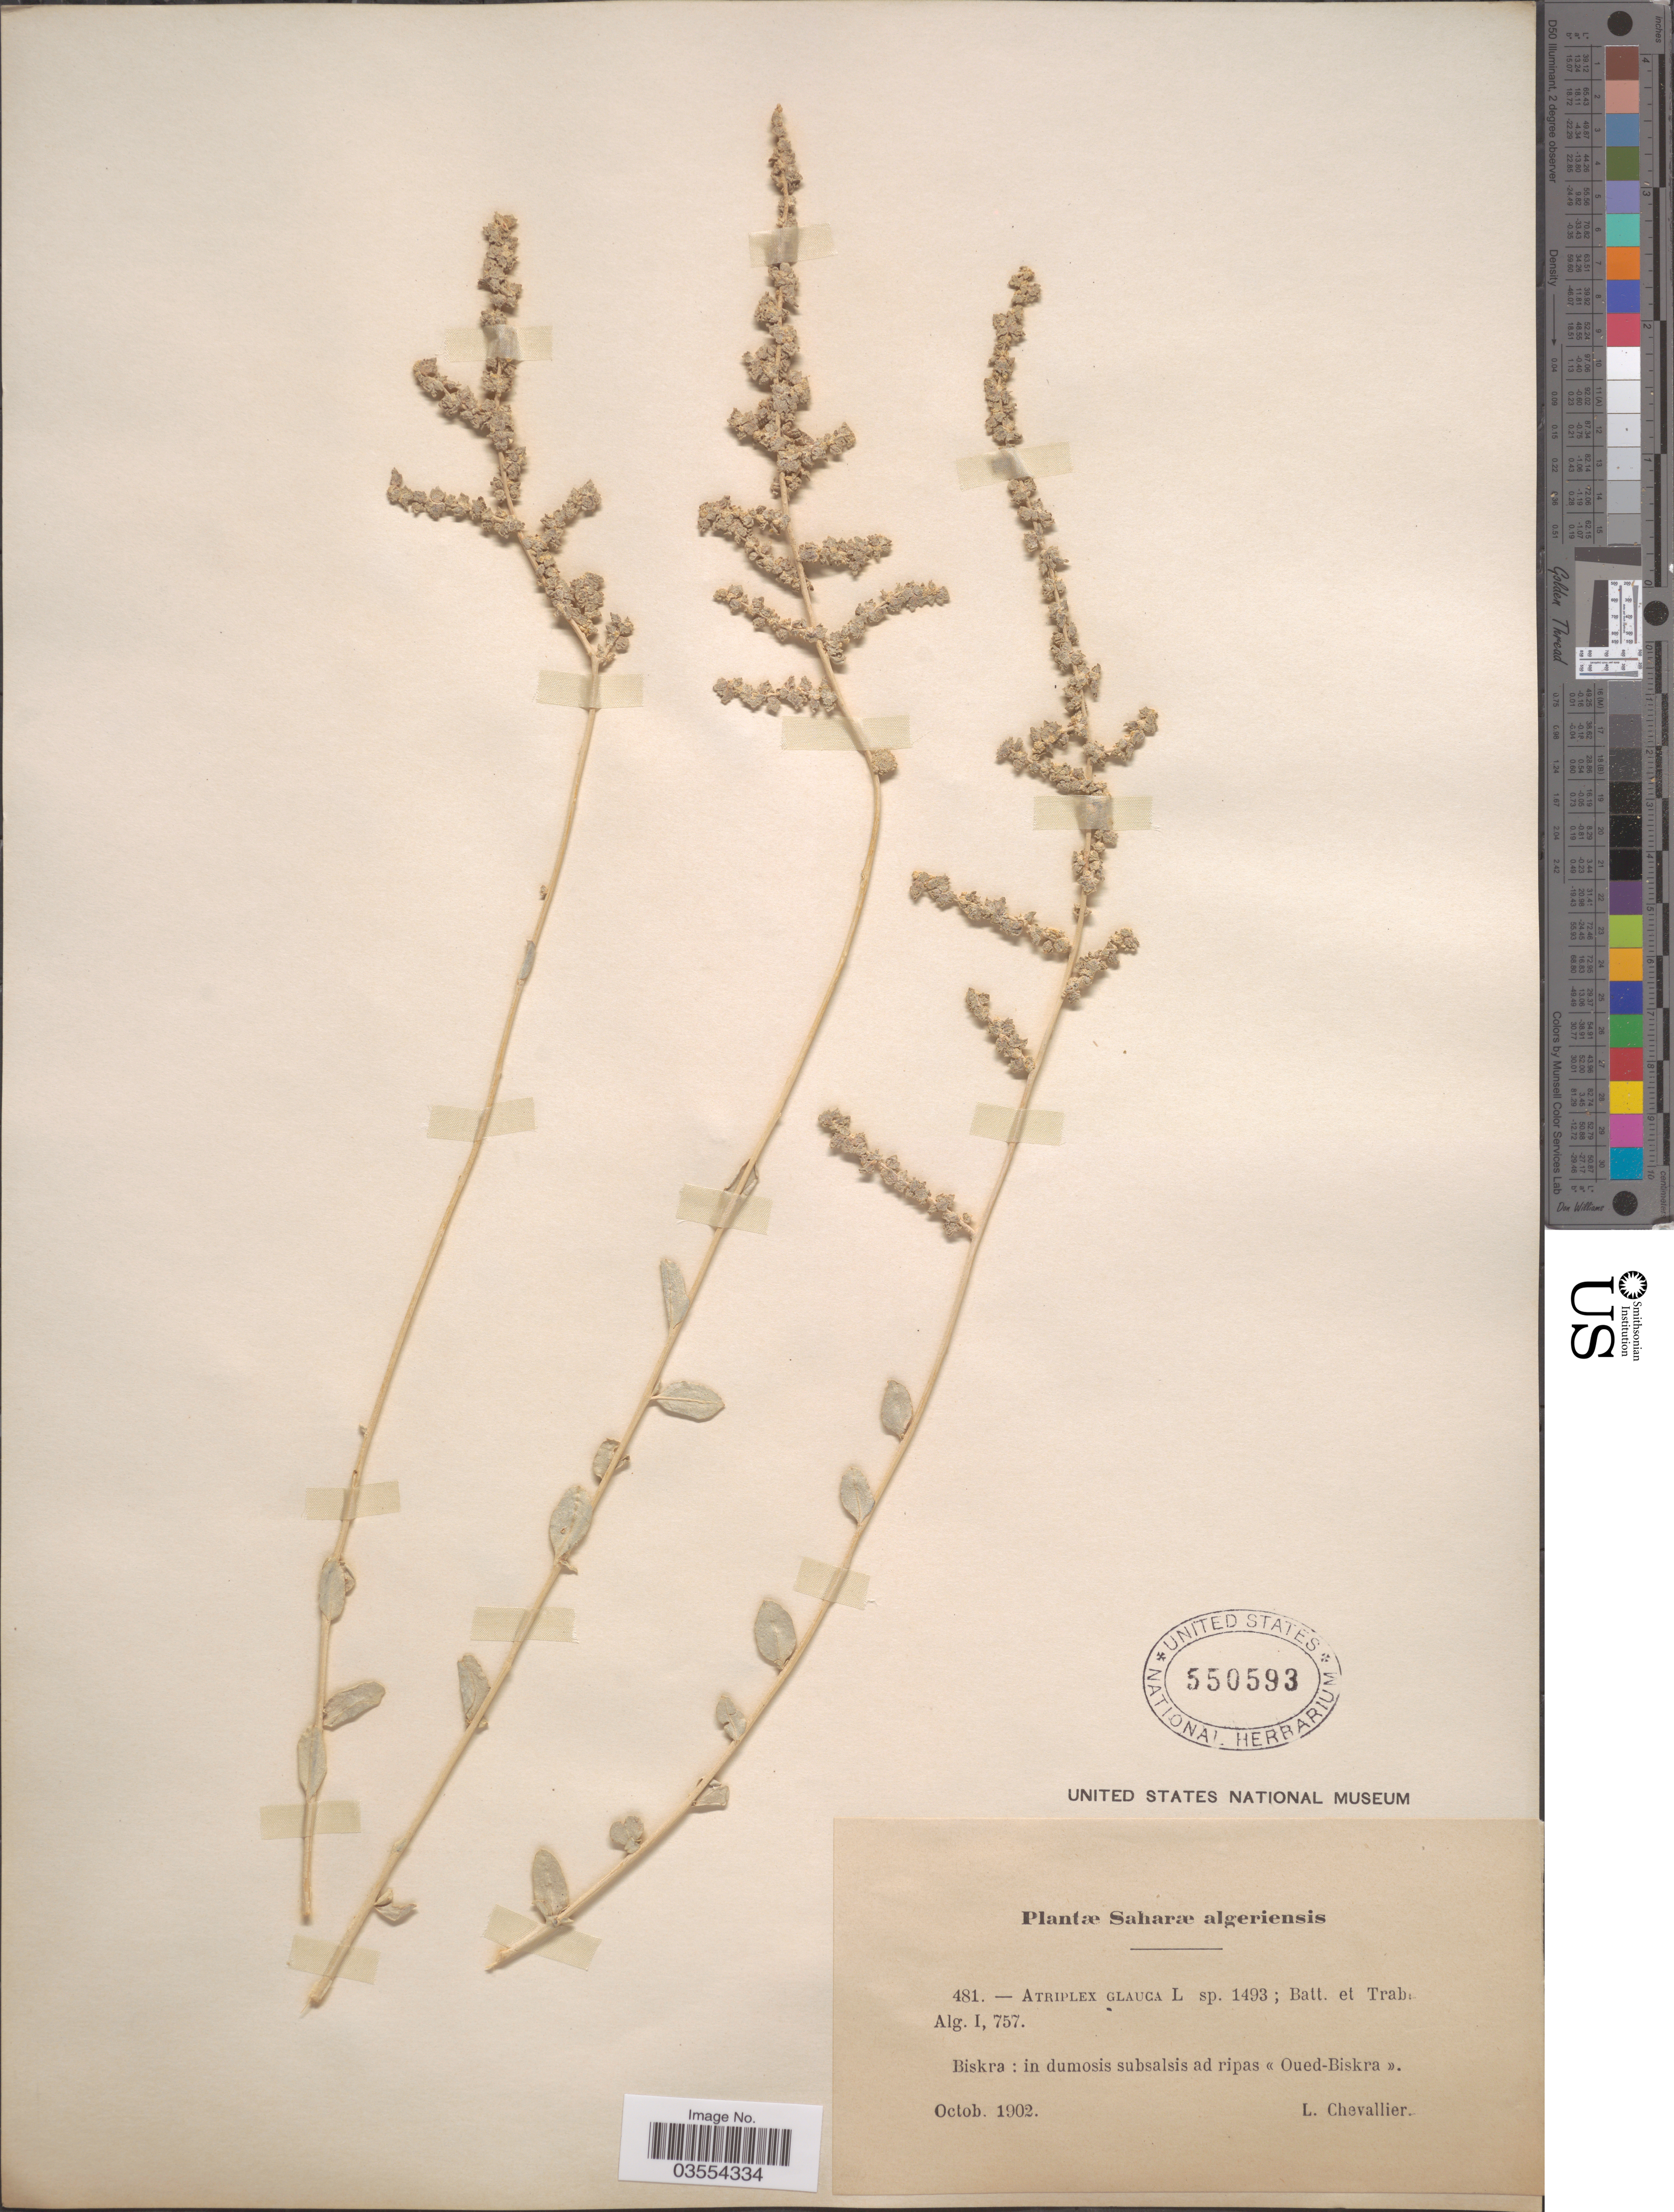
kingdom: Plantae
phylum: Tracheophyta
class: Magnoliopsida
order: Caryophyllales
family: Amaranthaceae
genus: Atriplex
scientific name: Atriplex glauca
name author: L.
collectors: L. Chevallier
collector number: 481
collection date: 1902-10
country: Algeria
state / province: Biskra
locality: Saharæ algeriensis. In dumosis subsalsis ad ripas Oued-Biskra.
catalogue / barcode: US 550593